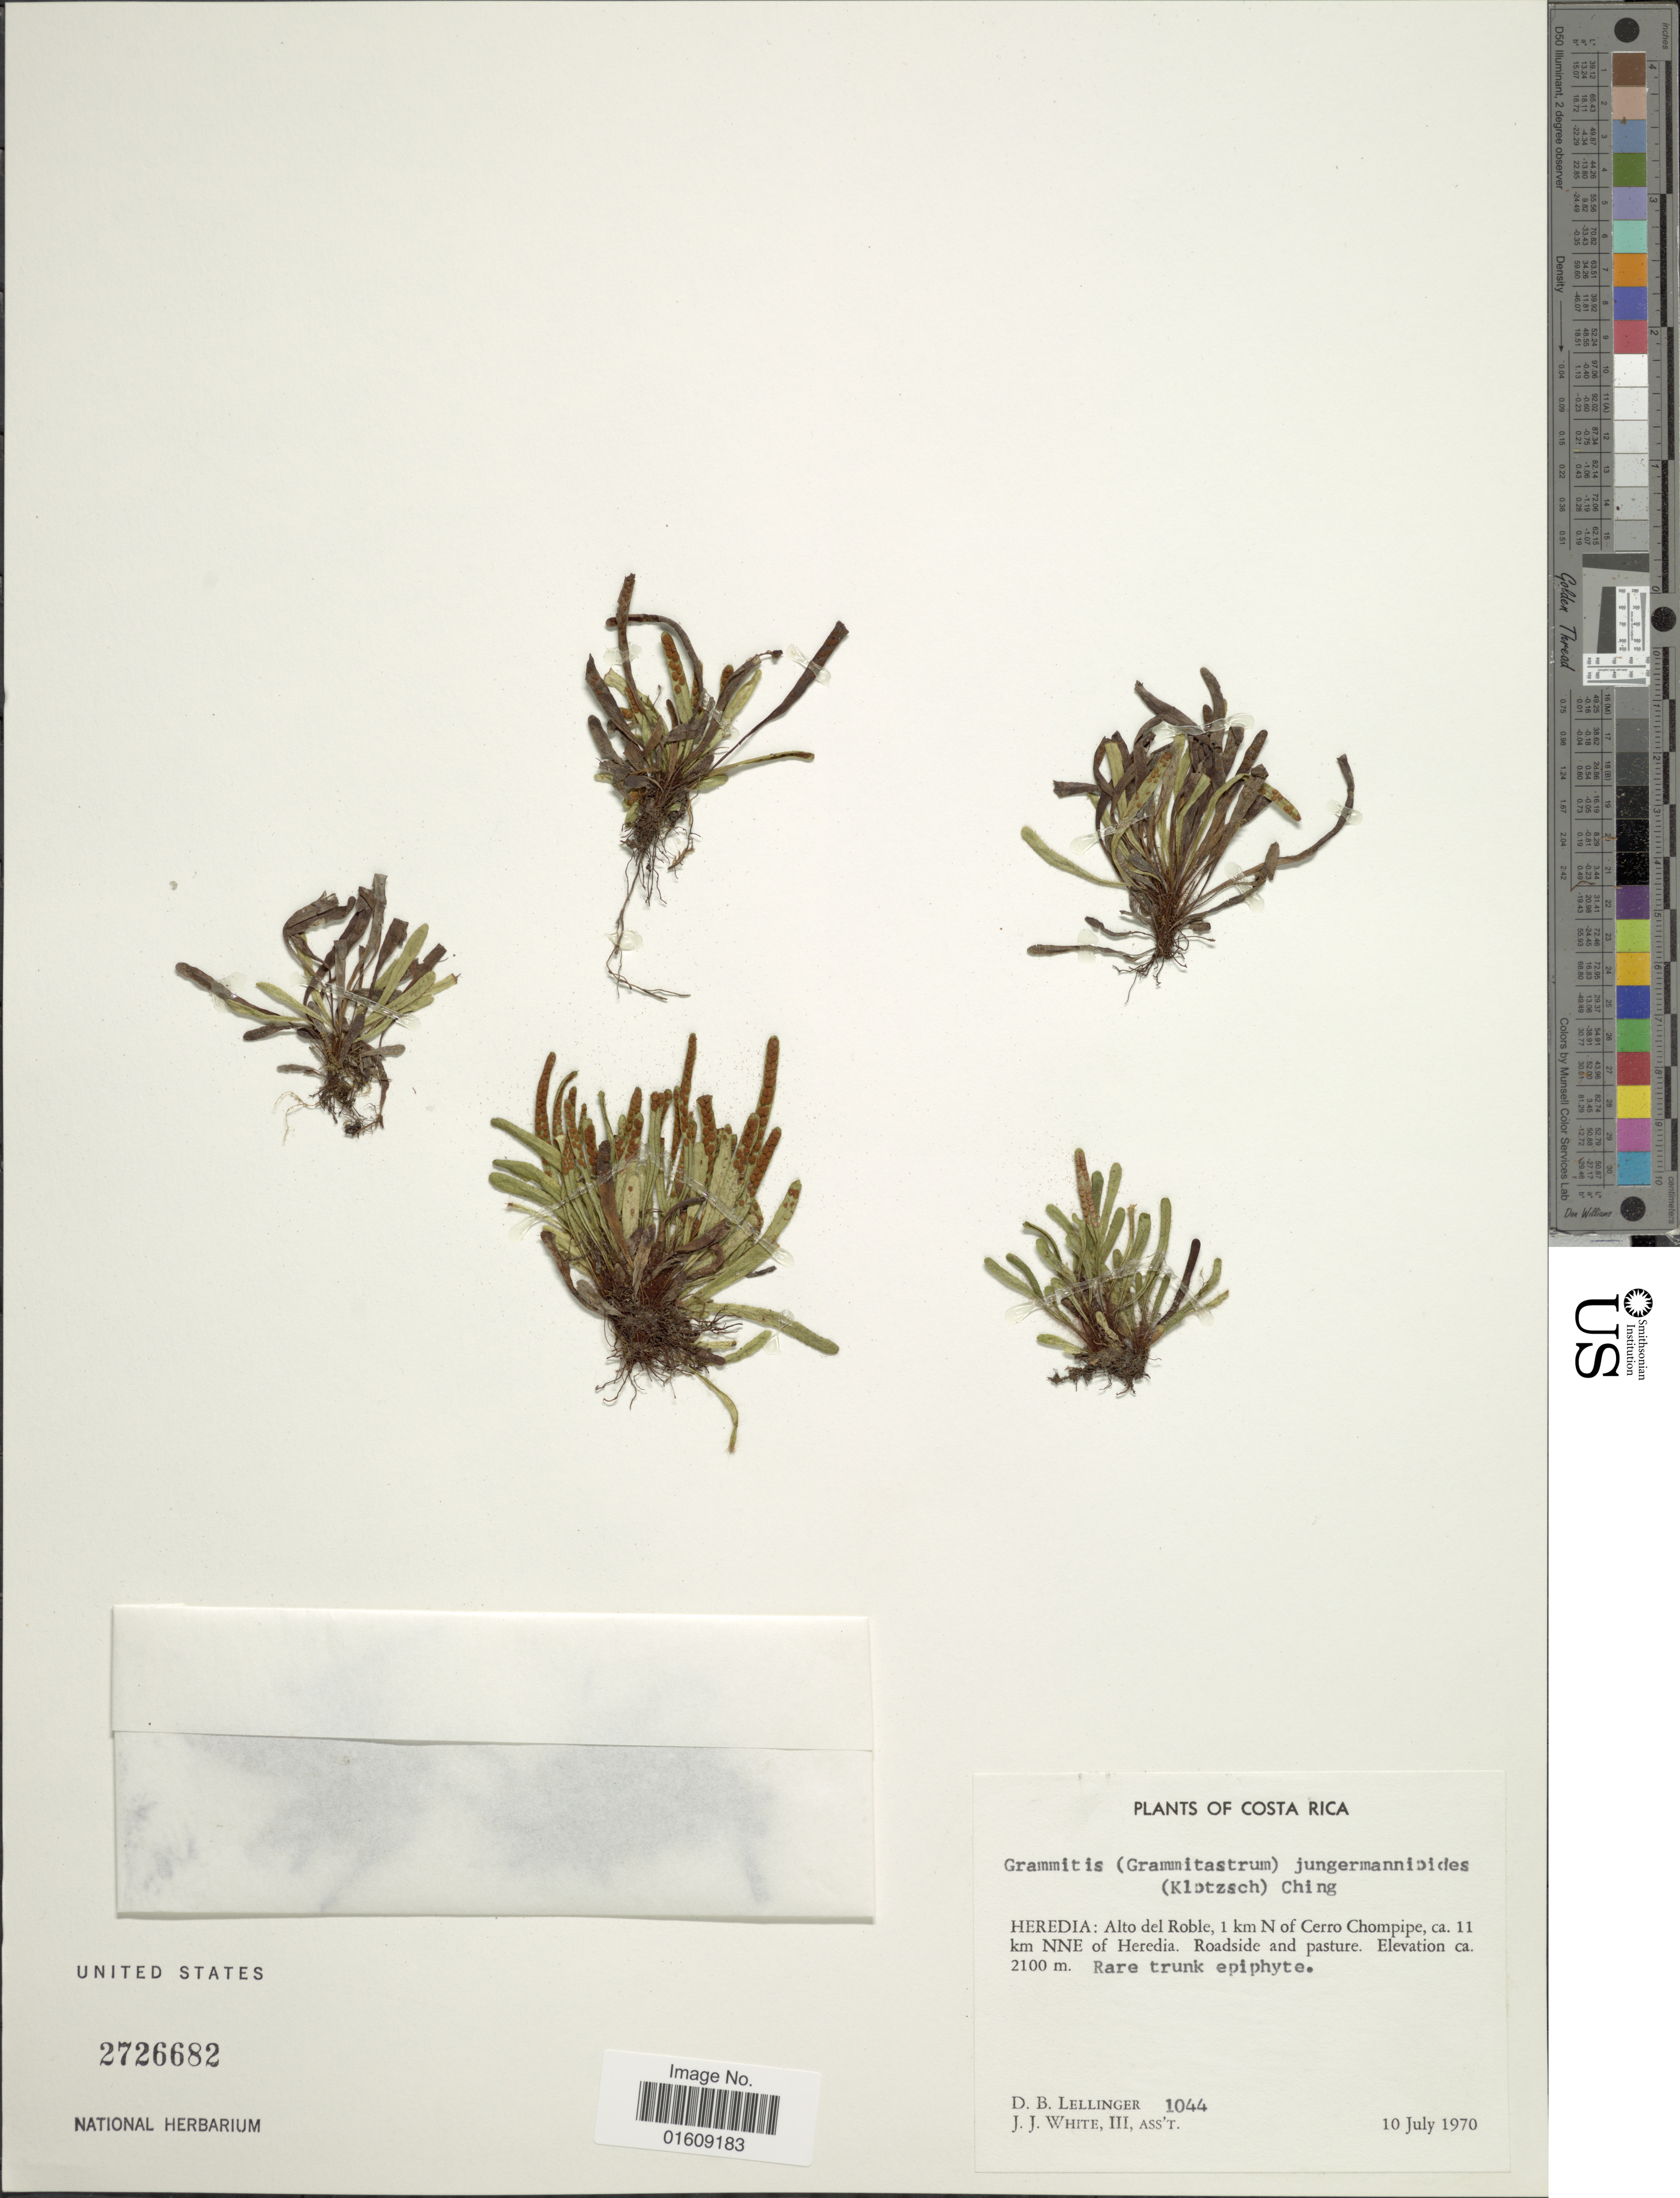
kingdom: Plantae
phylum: Tracheophyta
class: Polypodiopsida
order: Polypodiales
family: Polypodiaceae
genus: Ceradenia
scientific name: Ceradenia jungermannioides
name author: (Klotzsch) L.E. Bishop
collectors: D. B. Lellinger & J. J. White III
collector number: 1044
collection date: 1970-07-10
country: Costa Rica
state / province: Heredia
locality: Costa Rica, Heredia: Alto del Roble, 1km N of Cerro Chompipe, ca. 11 km NNE of Heredia.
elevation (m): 2100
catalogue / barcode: US 2726682